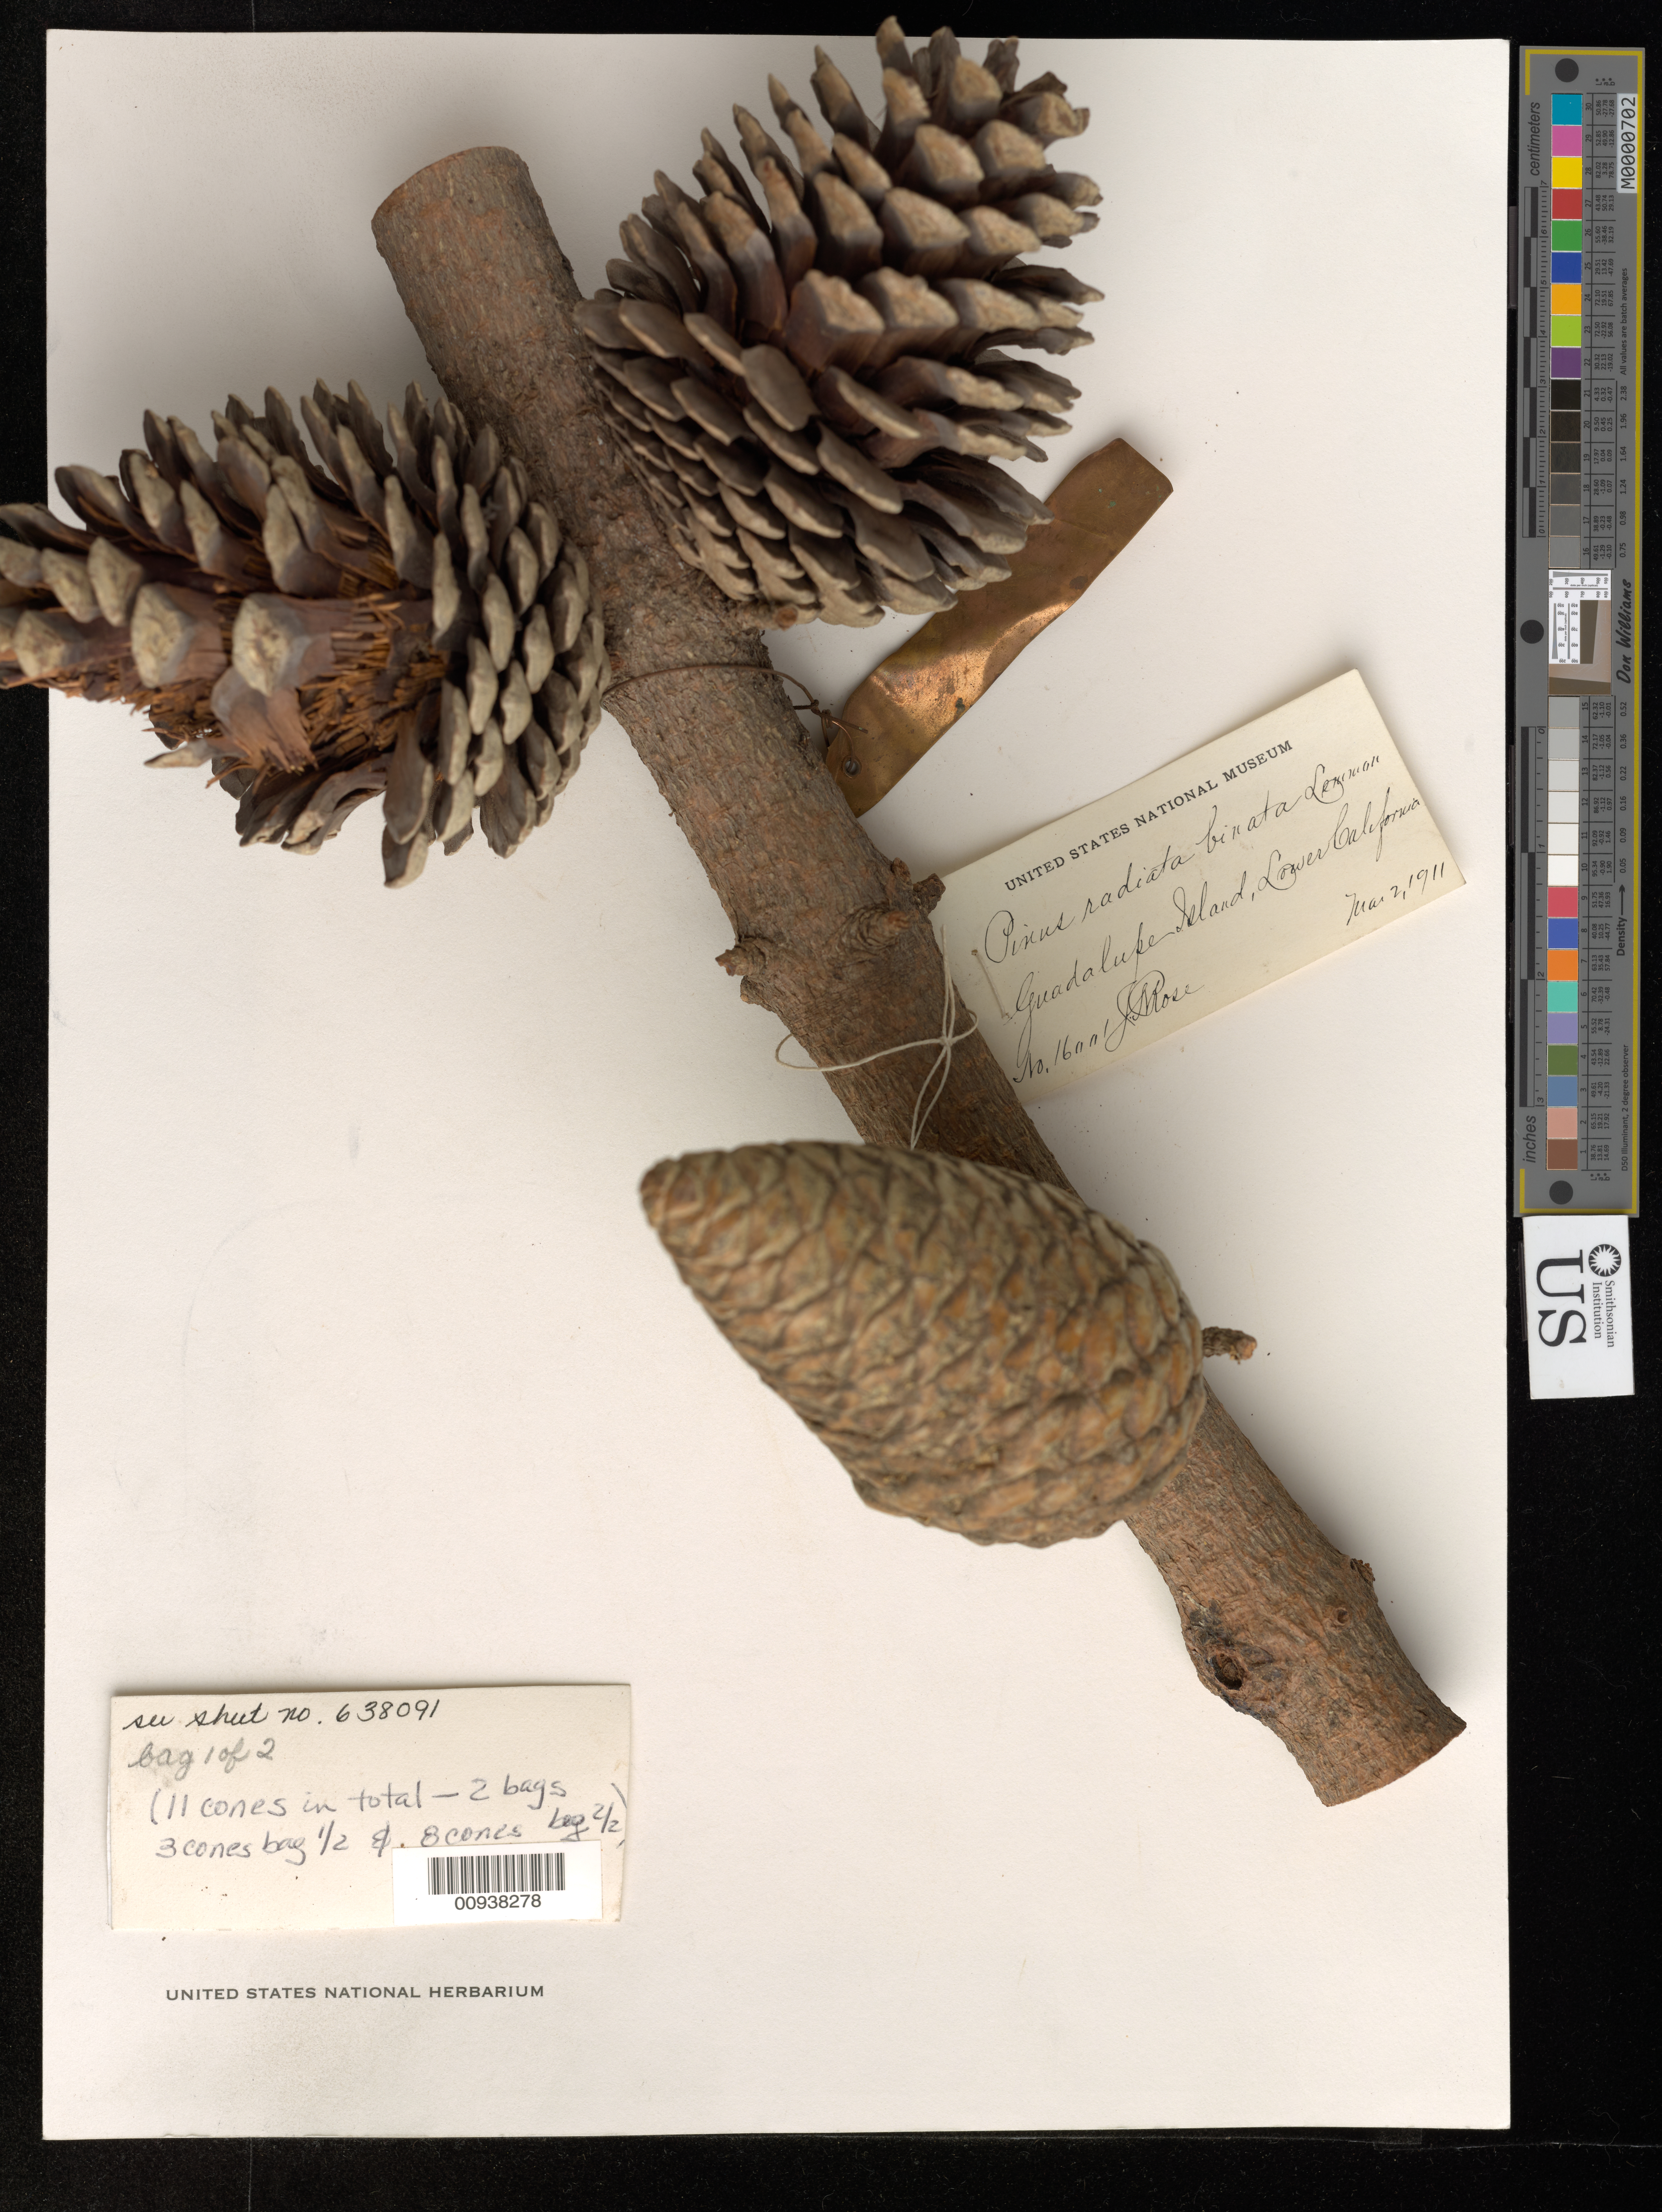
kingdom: Plantae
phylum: Tracheophyta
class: Pinopsida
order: Pinales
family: Pinaceae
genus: Pinus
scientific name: Pinus radiata var. binata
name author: (Engelm.) Lemmon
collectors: J. N. Rose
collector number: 16001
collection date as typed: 02 Mar 1911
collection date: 1911-03-02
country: Mexico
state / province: Baja California Norte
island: Guadalupe I.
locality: Guadalupe Island. Lower California.